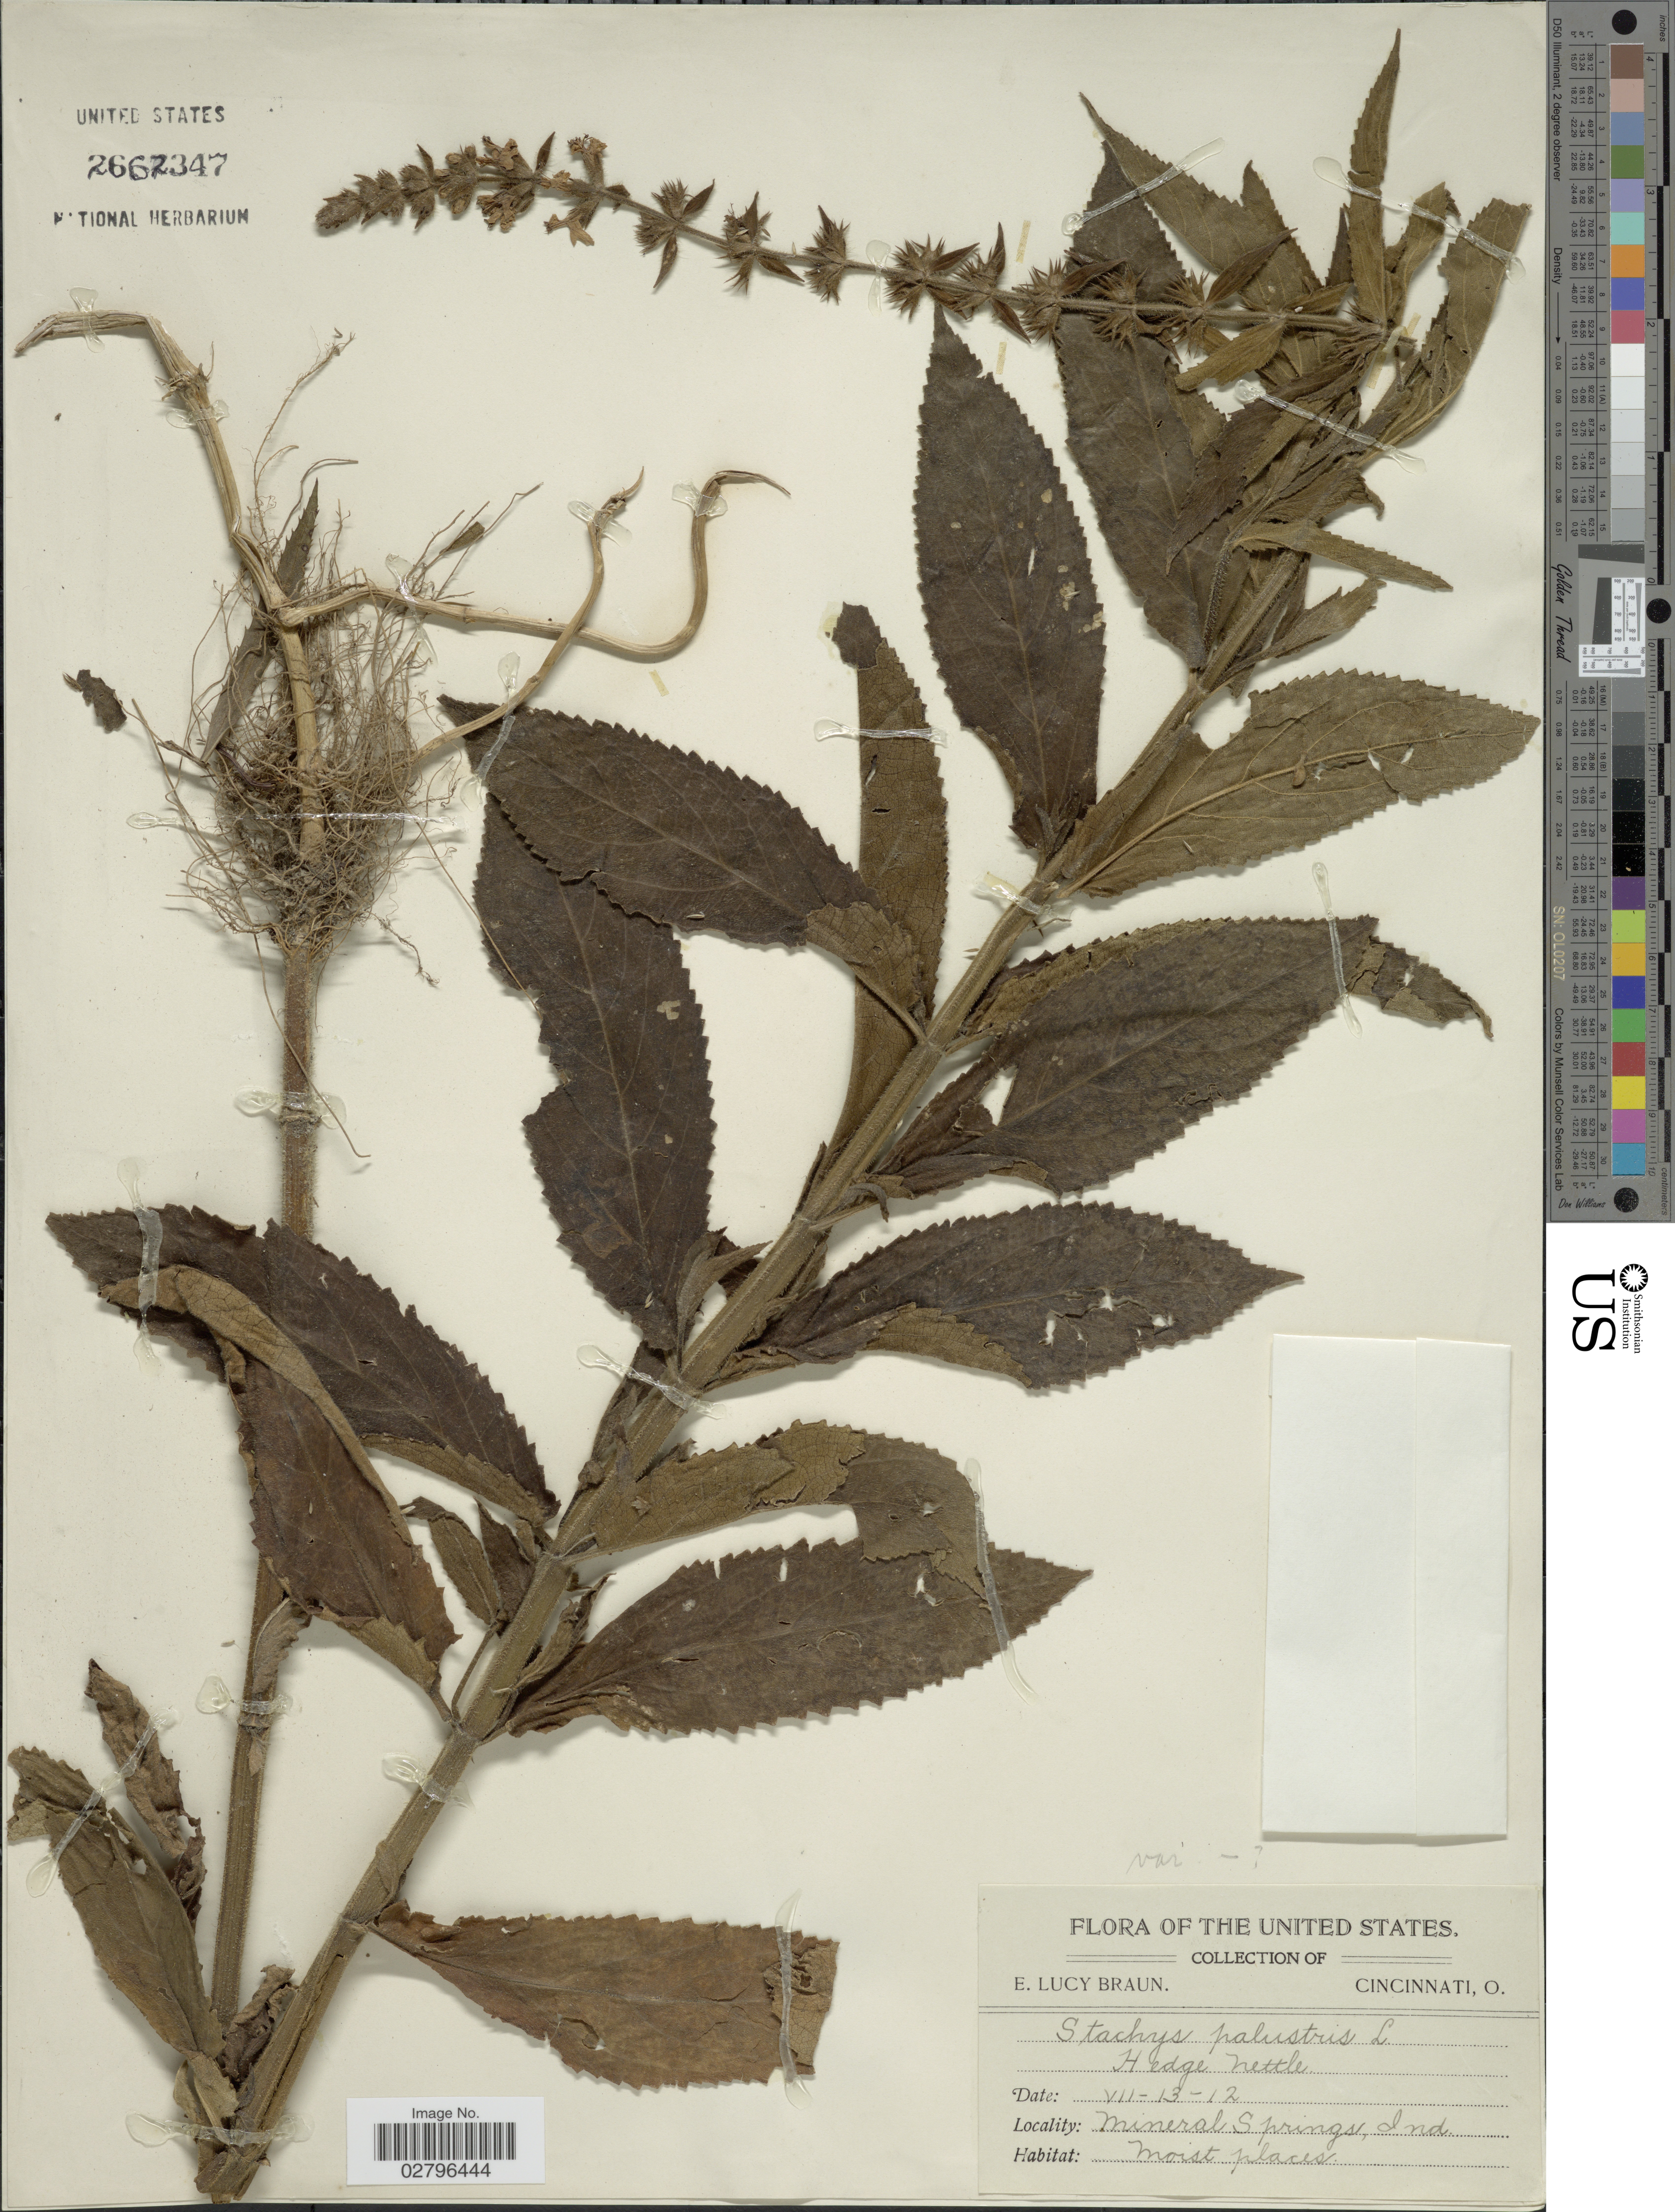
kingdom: Plantae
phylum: Tracheophyta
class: Magnoliopsida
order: Lamiales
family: Lamiaceae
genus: Stachys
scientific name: Stachys palustris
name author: L.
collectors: E. L. Braun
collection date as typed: Transcribed d/m/y: 13/7/12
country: United States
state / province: Indiana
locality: Mineral Springs.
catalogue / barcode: US 2662347